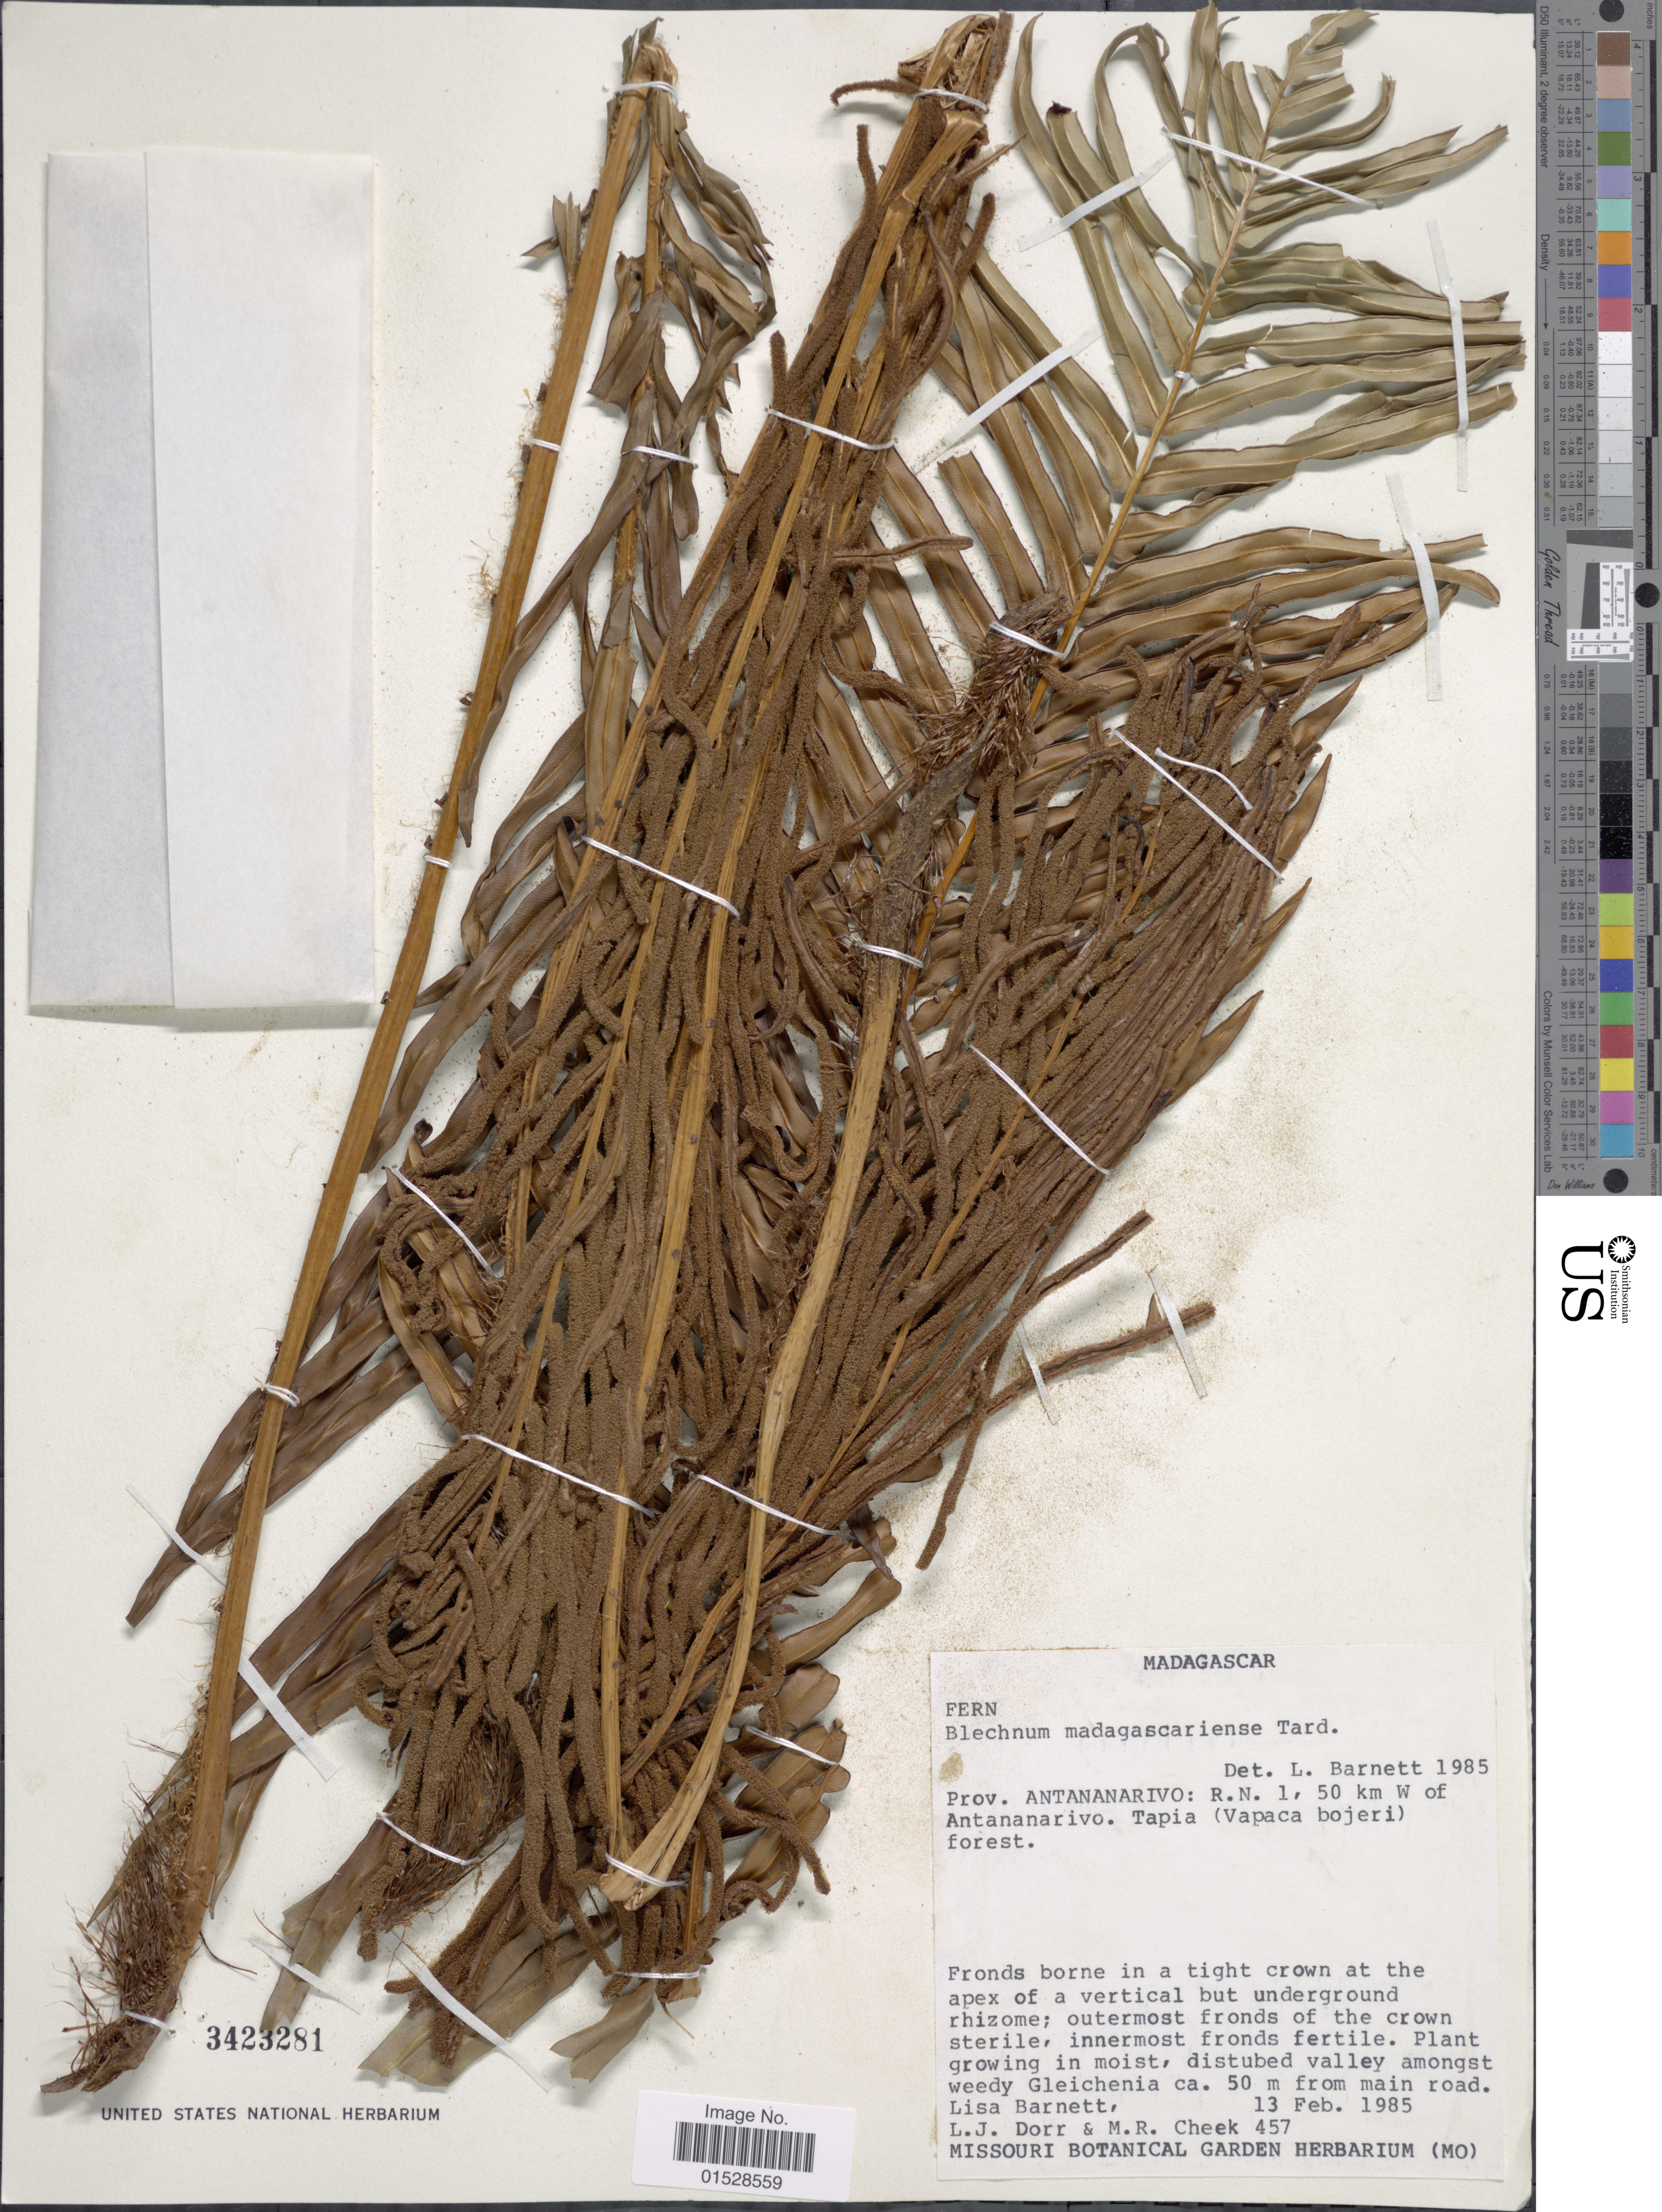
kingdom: Plantae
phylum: Tracheophyta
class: Polypodiopsida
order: Polypodiales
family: Blechnaceae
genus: Blechnum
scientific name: Blechnum madagascariense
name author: Tardieu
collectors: L. C. Barnett, L. J. Dorr & M. Cheek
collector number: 457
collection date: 1985-02-13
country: Madagascar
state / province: Itasy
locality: R. N. 1, 50 km w of Antananarivo, Tapia (Vapaca bojeri) forest, ca. 50m from main road.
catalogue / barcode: US 3423281